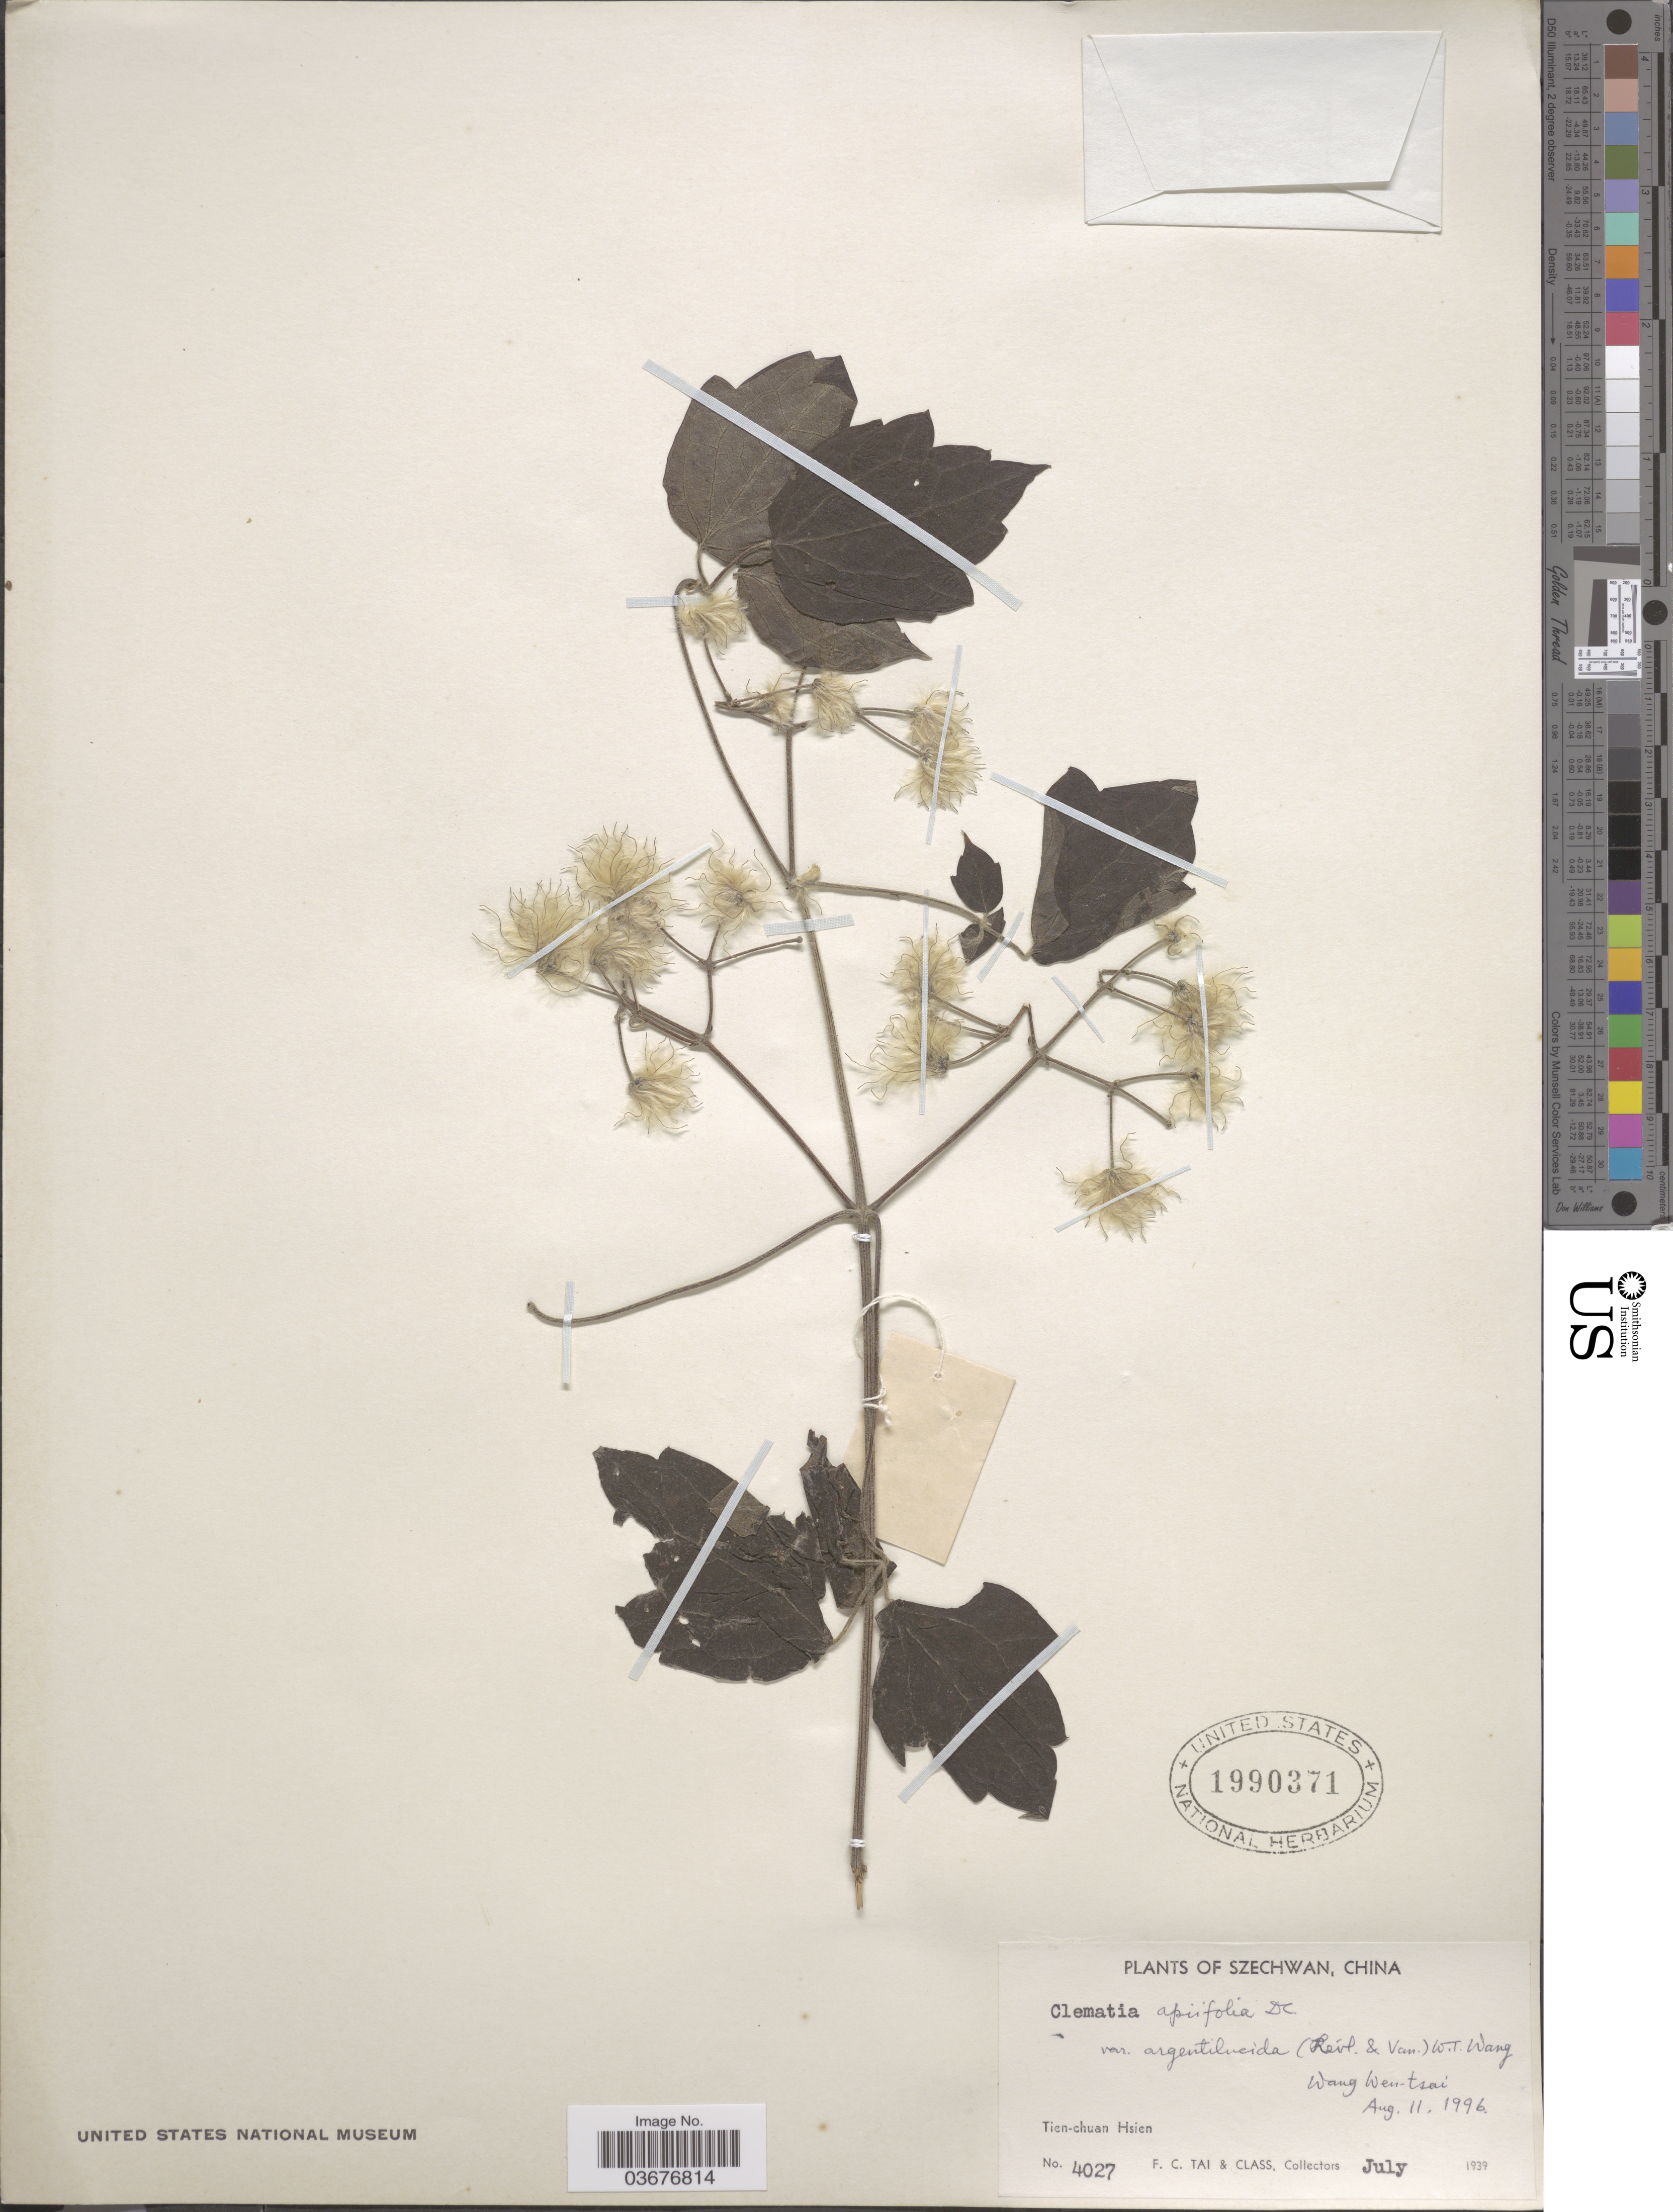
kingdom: Plantae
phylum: Tracheophyta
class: Magnoliopsida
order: Ranunculales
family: Ranunculaceae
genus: Clematis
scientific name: Clematis apiifolia var. argentilucida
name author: (H. Lév. & Vaniot) W.T. Wang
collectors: F. Tai & Class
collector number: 4027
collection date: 1939-07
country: China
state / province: Sichuan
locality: Szechwan. Tien-chuan Hsien.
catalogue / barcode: US 1990371